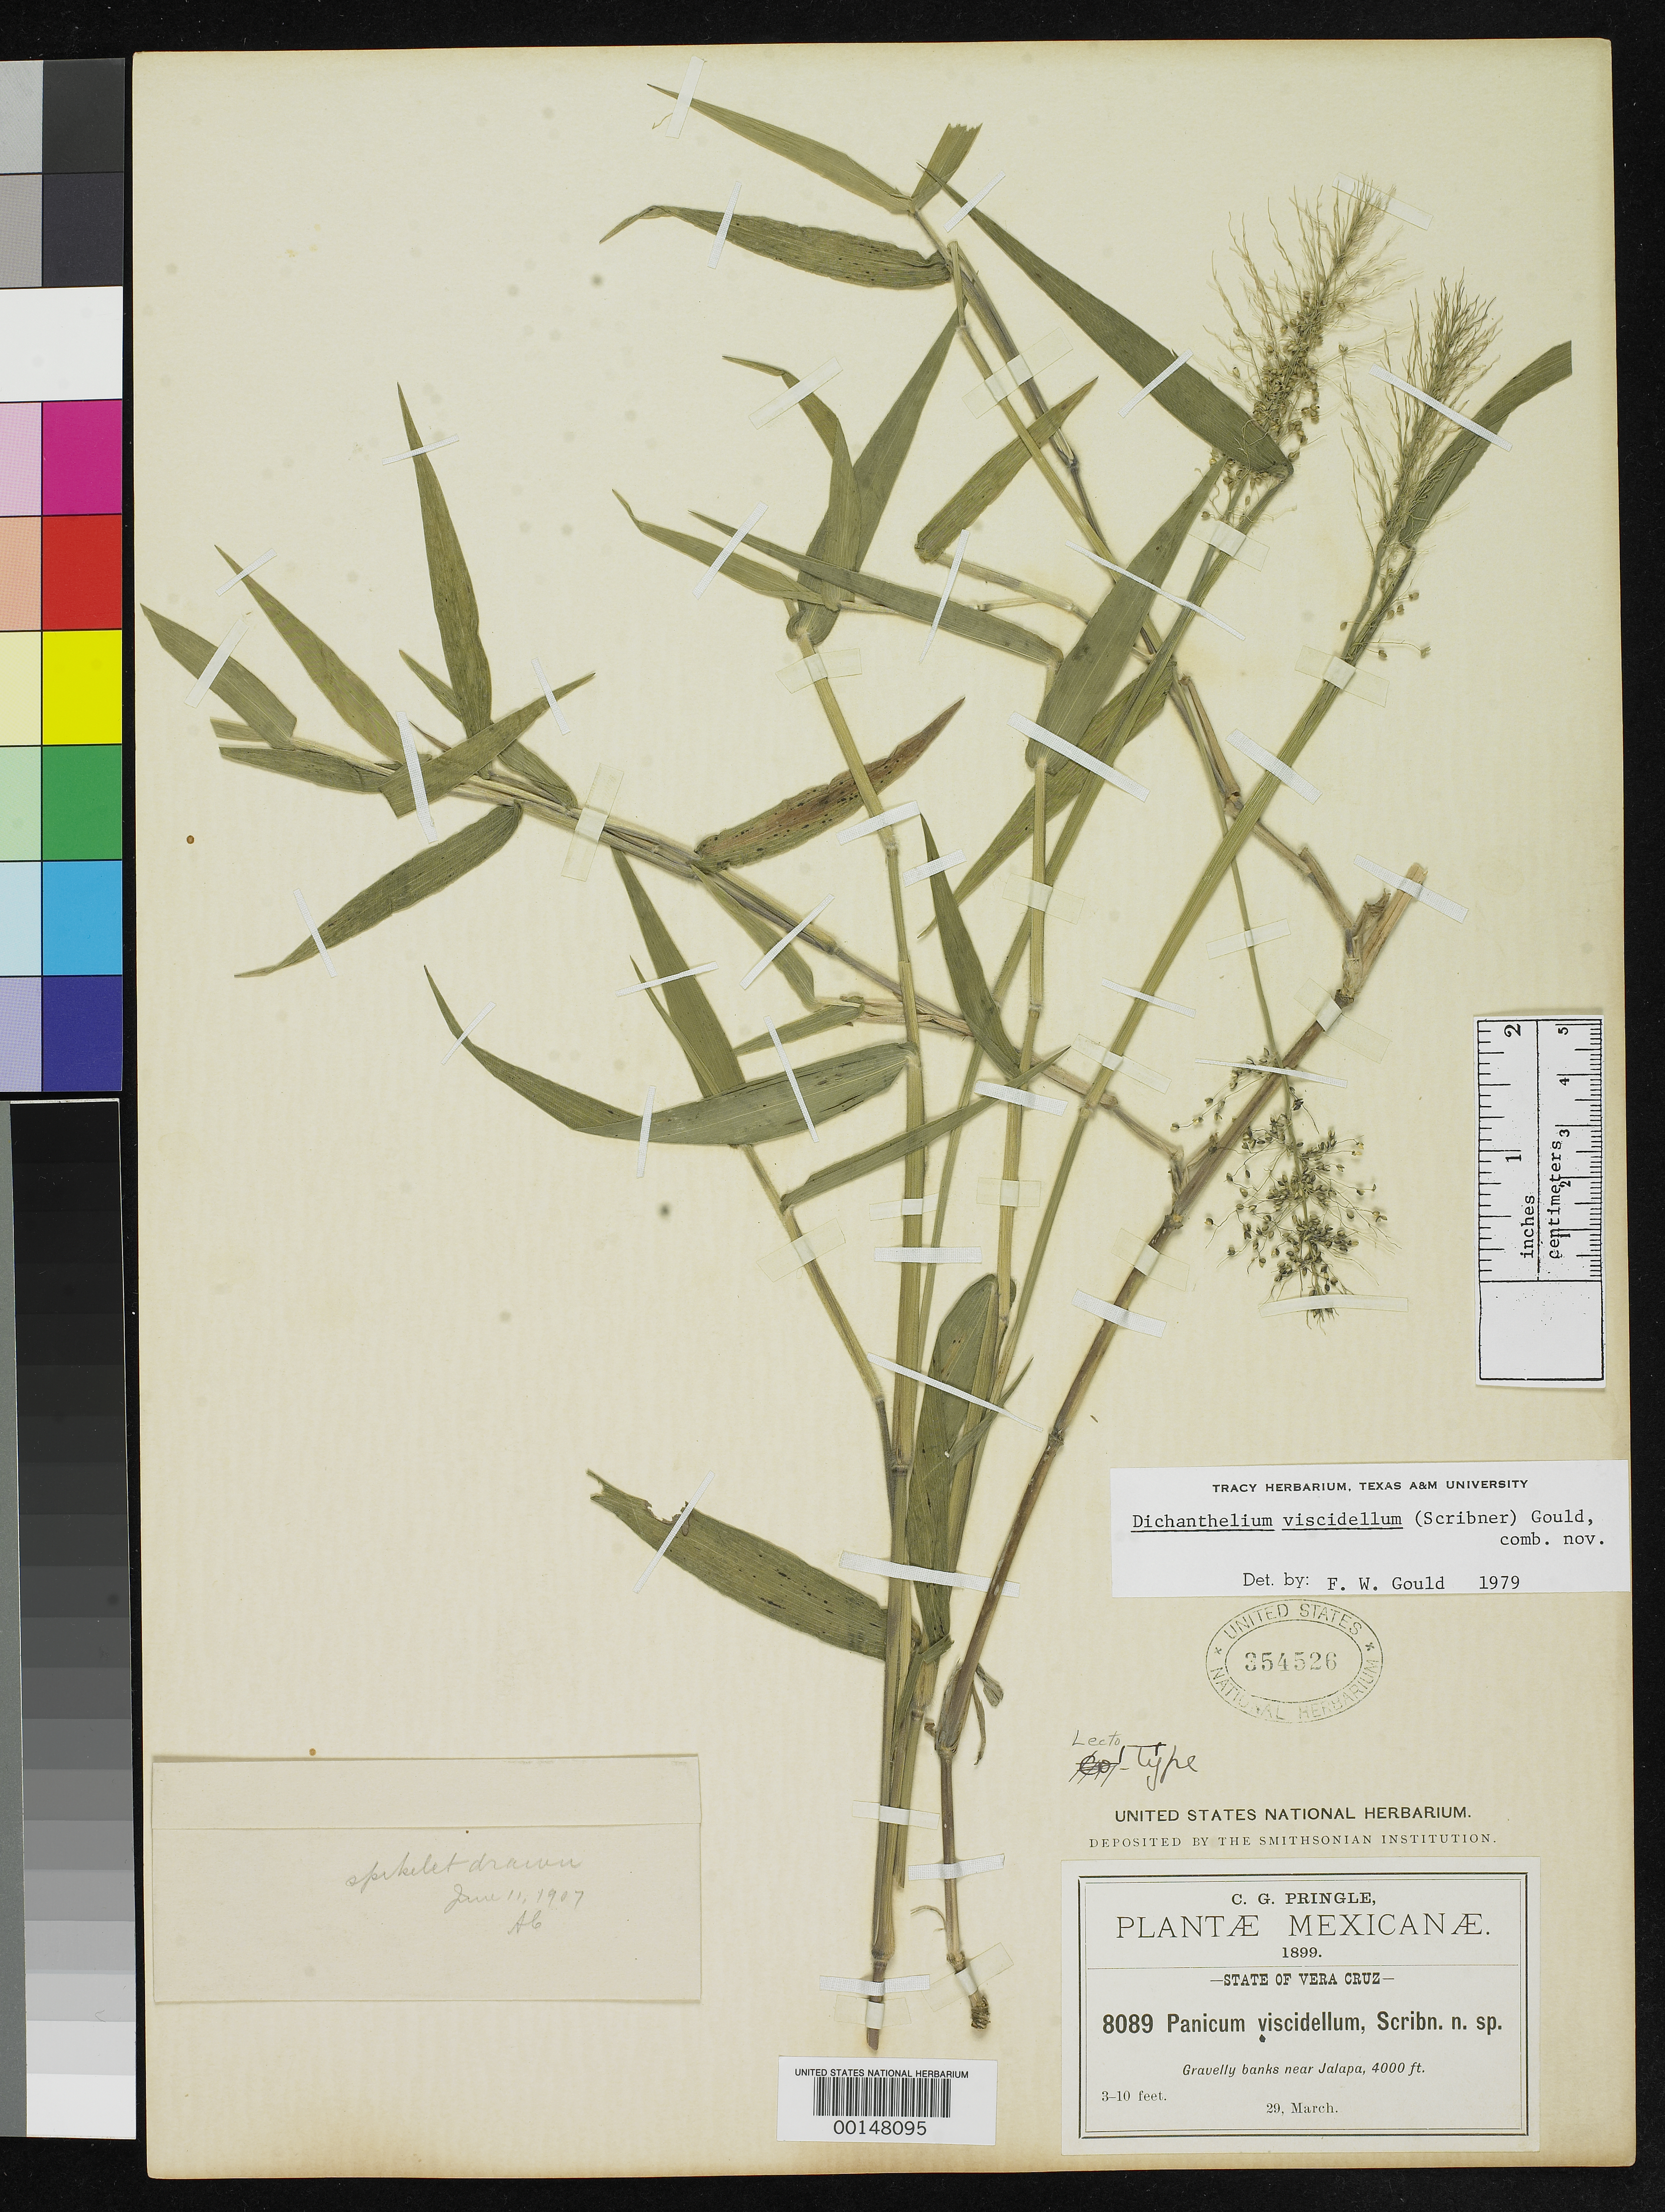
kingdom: Plantae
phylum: Tracheophyta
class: Liliopsida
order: Poales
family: Poaceae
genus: Panicum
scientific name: Panicum viscidellum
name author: Scribn.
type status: Lectotype; Syntype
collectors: C. G. Pringle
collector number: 8089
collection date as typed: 29 Mar 1899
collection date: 1899-03-29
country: Mexico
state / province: Veracruz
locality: Near Jalapa; alt. 4000 ft.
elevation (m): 1219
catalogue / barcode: US 354526